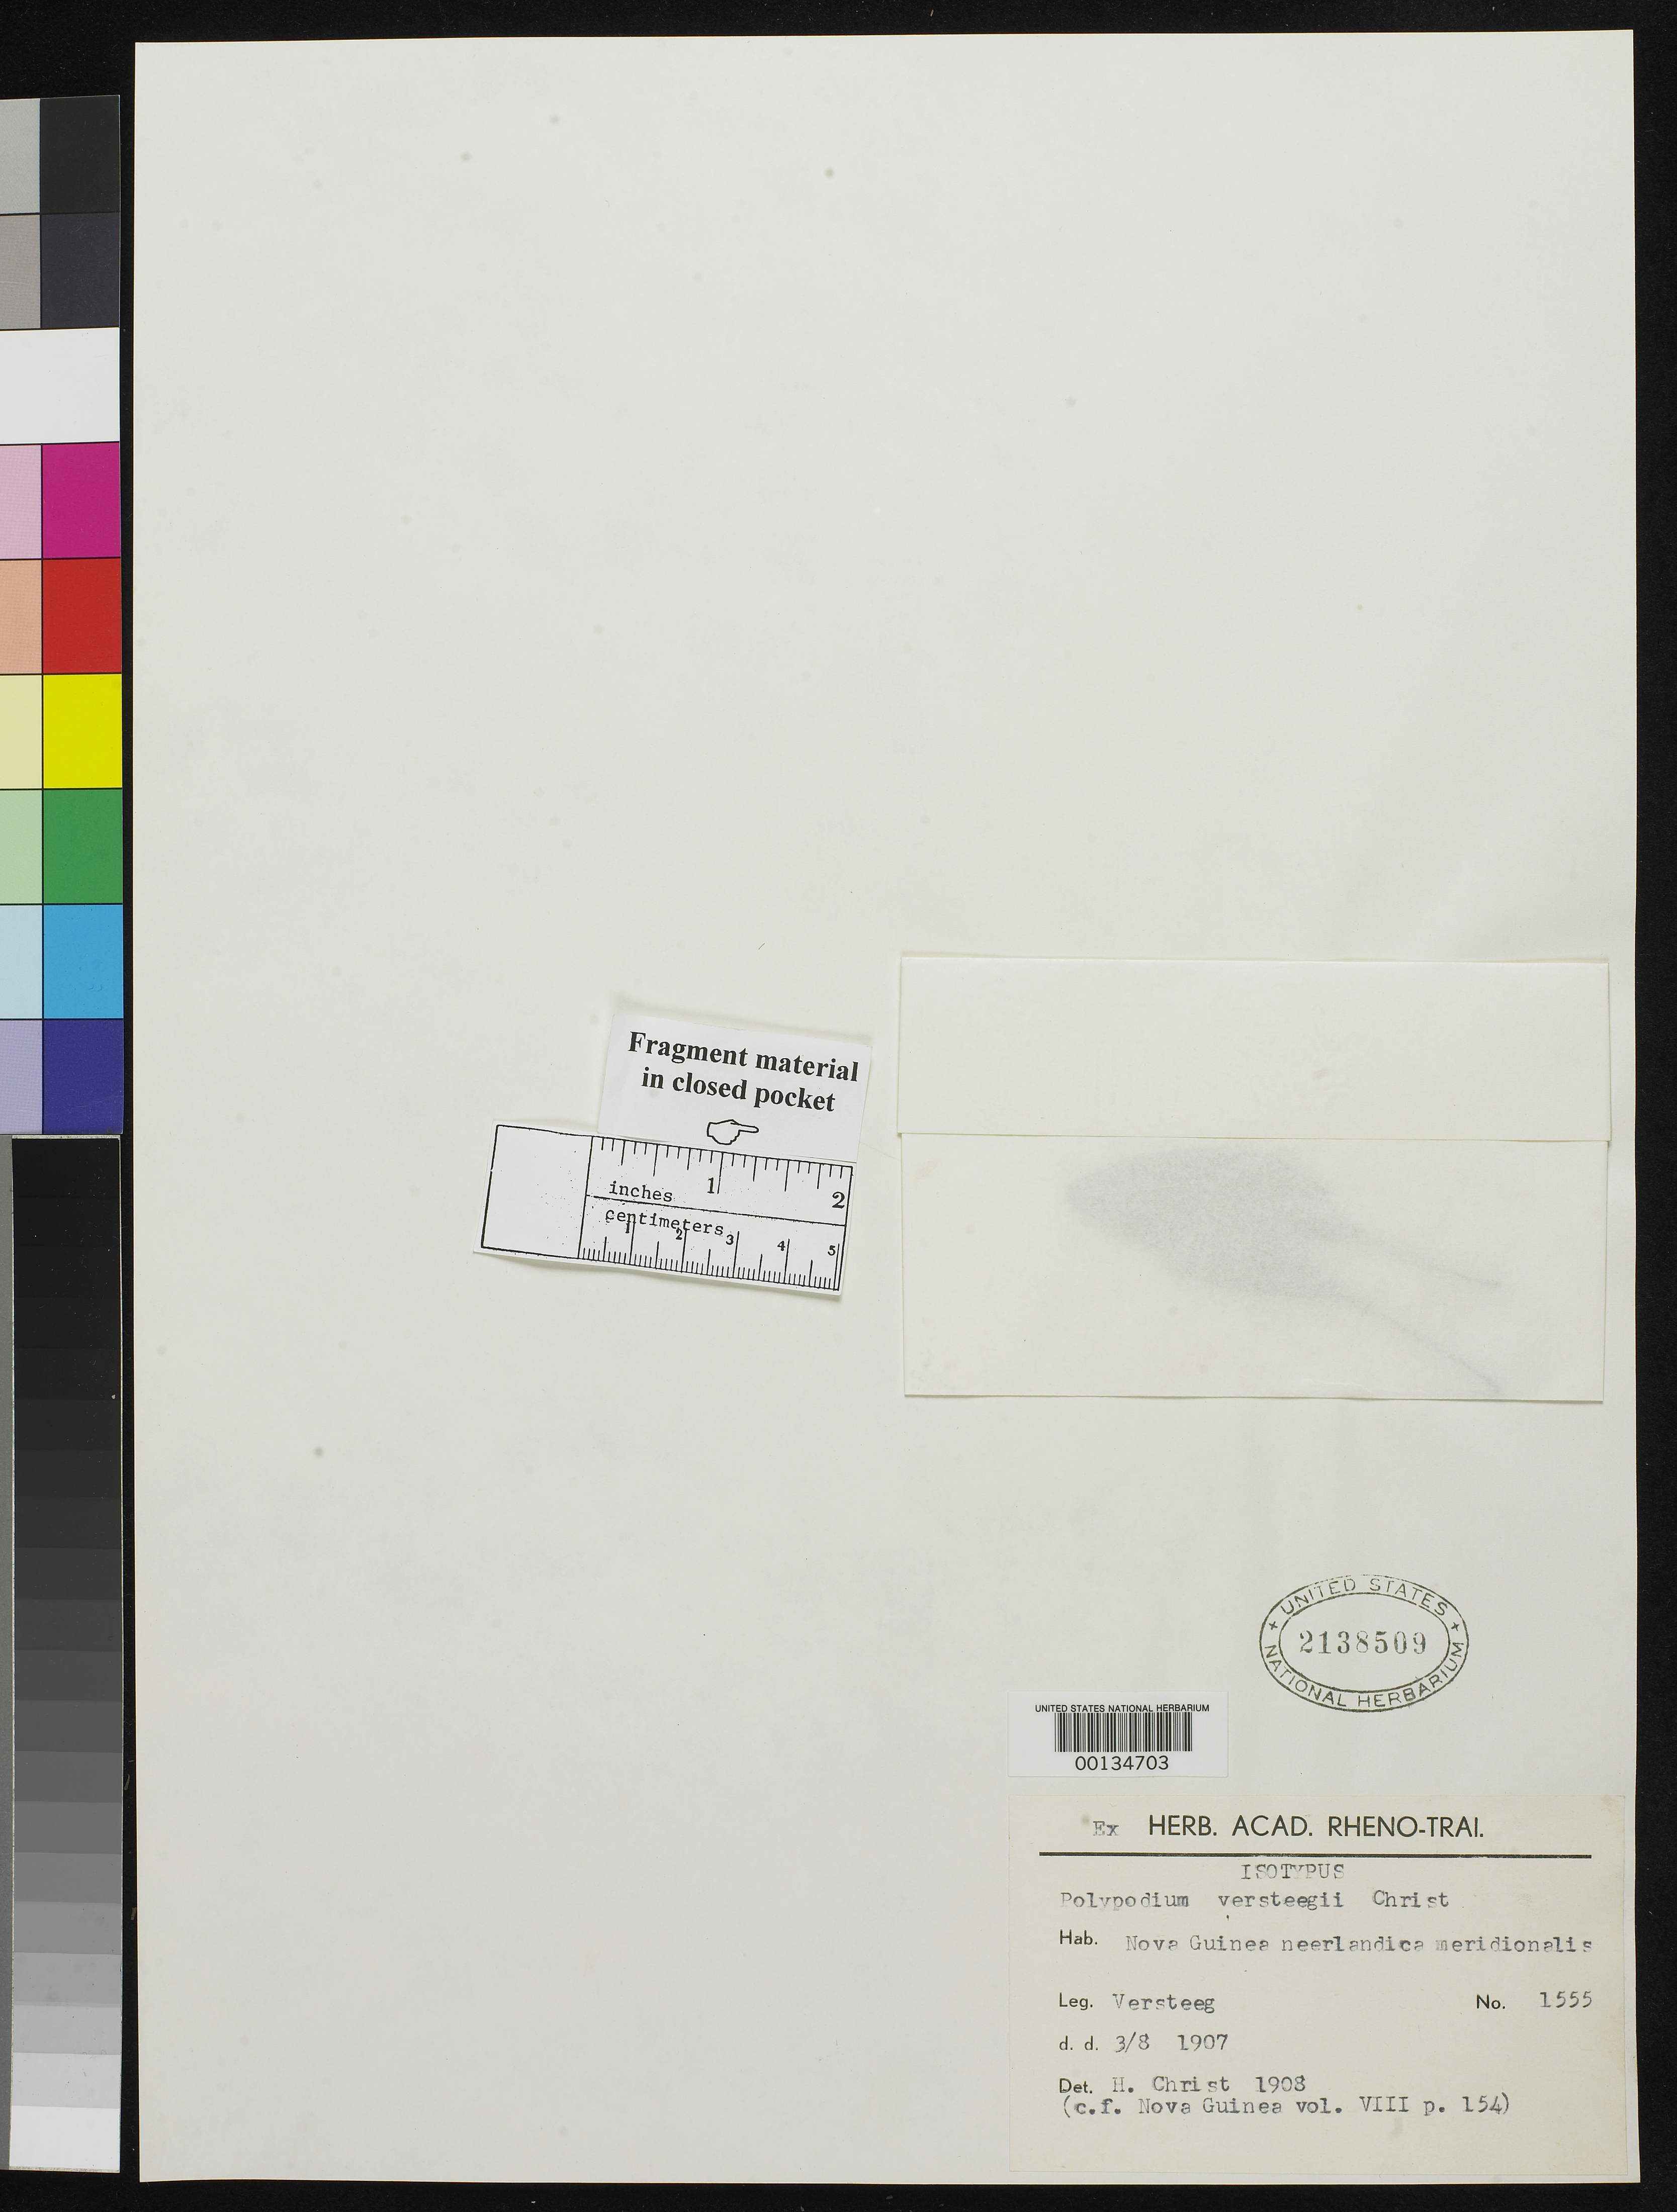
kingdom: Plantae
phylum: Tracheophyta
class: Polypodiopsida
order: Polypodiales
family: Polypodiaceae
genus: Polypodium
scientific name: Polypodium versteegii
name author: Christ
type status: Isotype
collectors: G. Versteeg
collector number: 1555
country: Papua New Guinea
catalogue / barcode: US 2138509